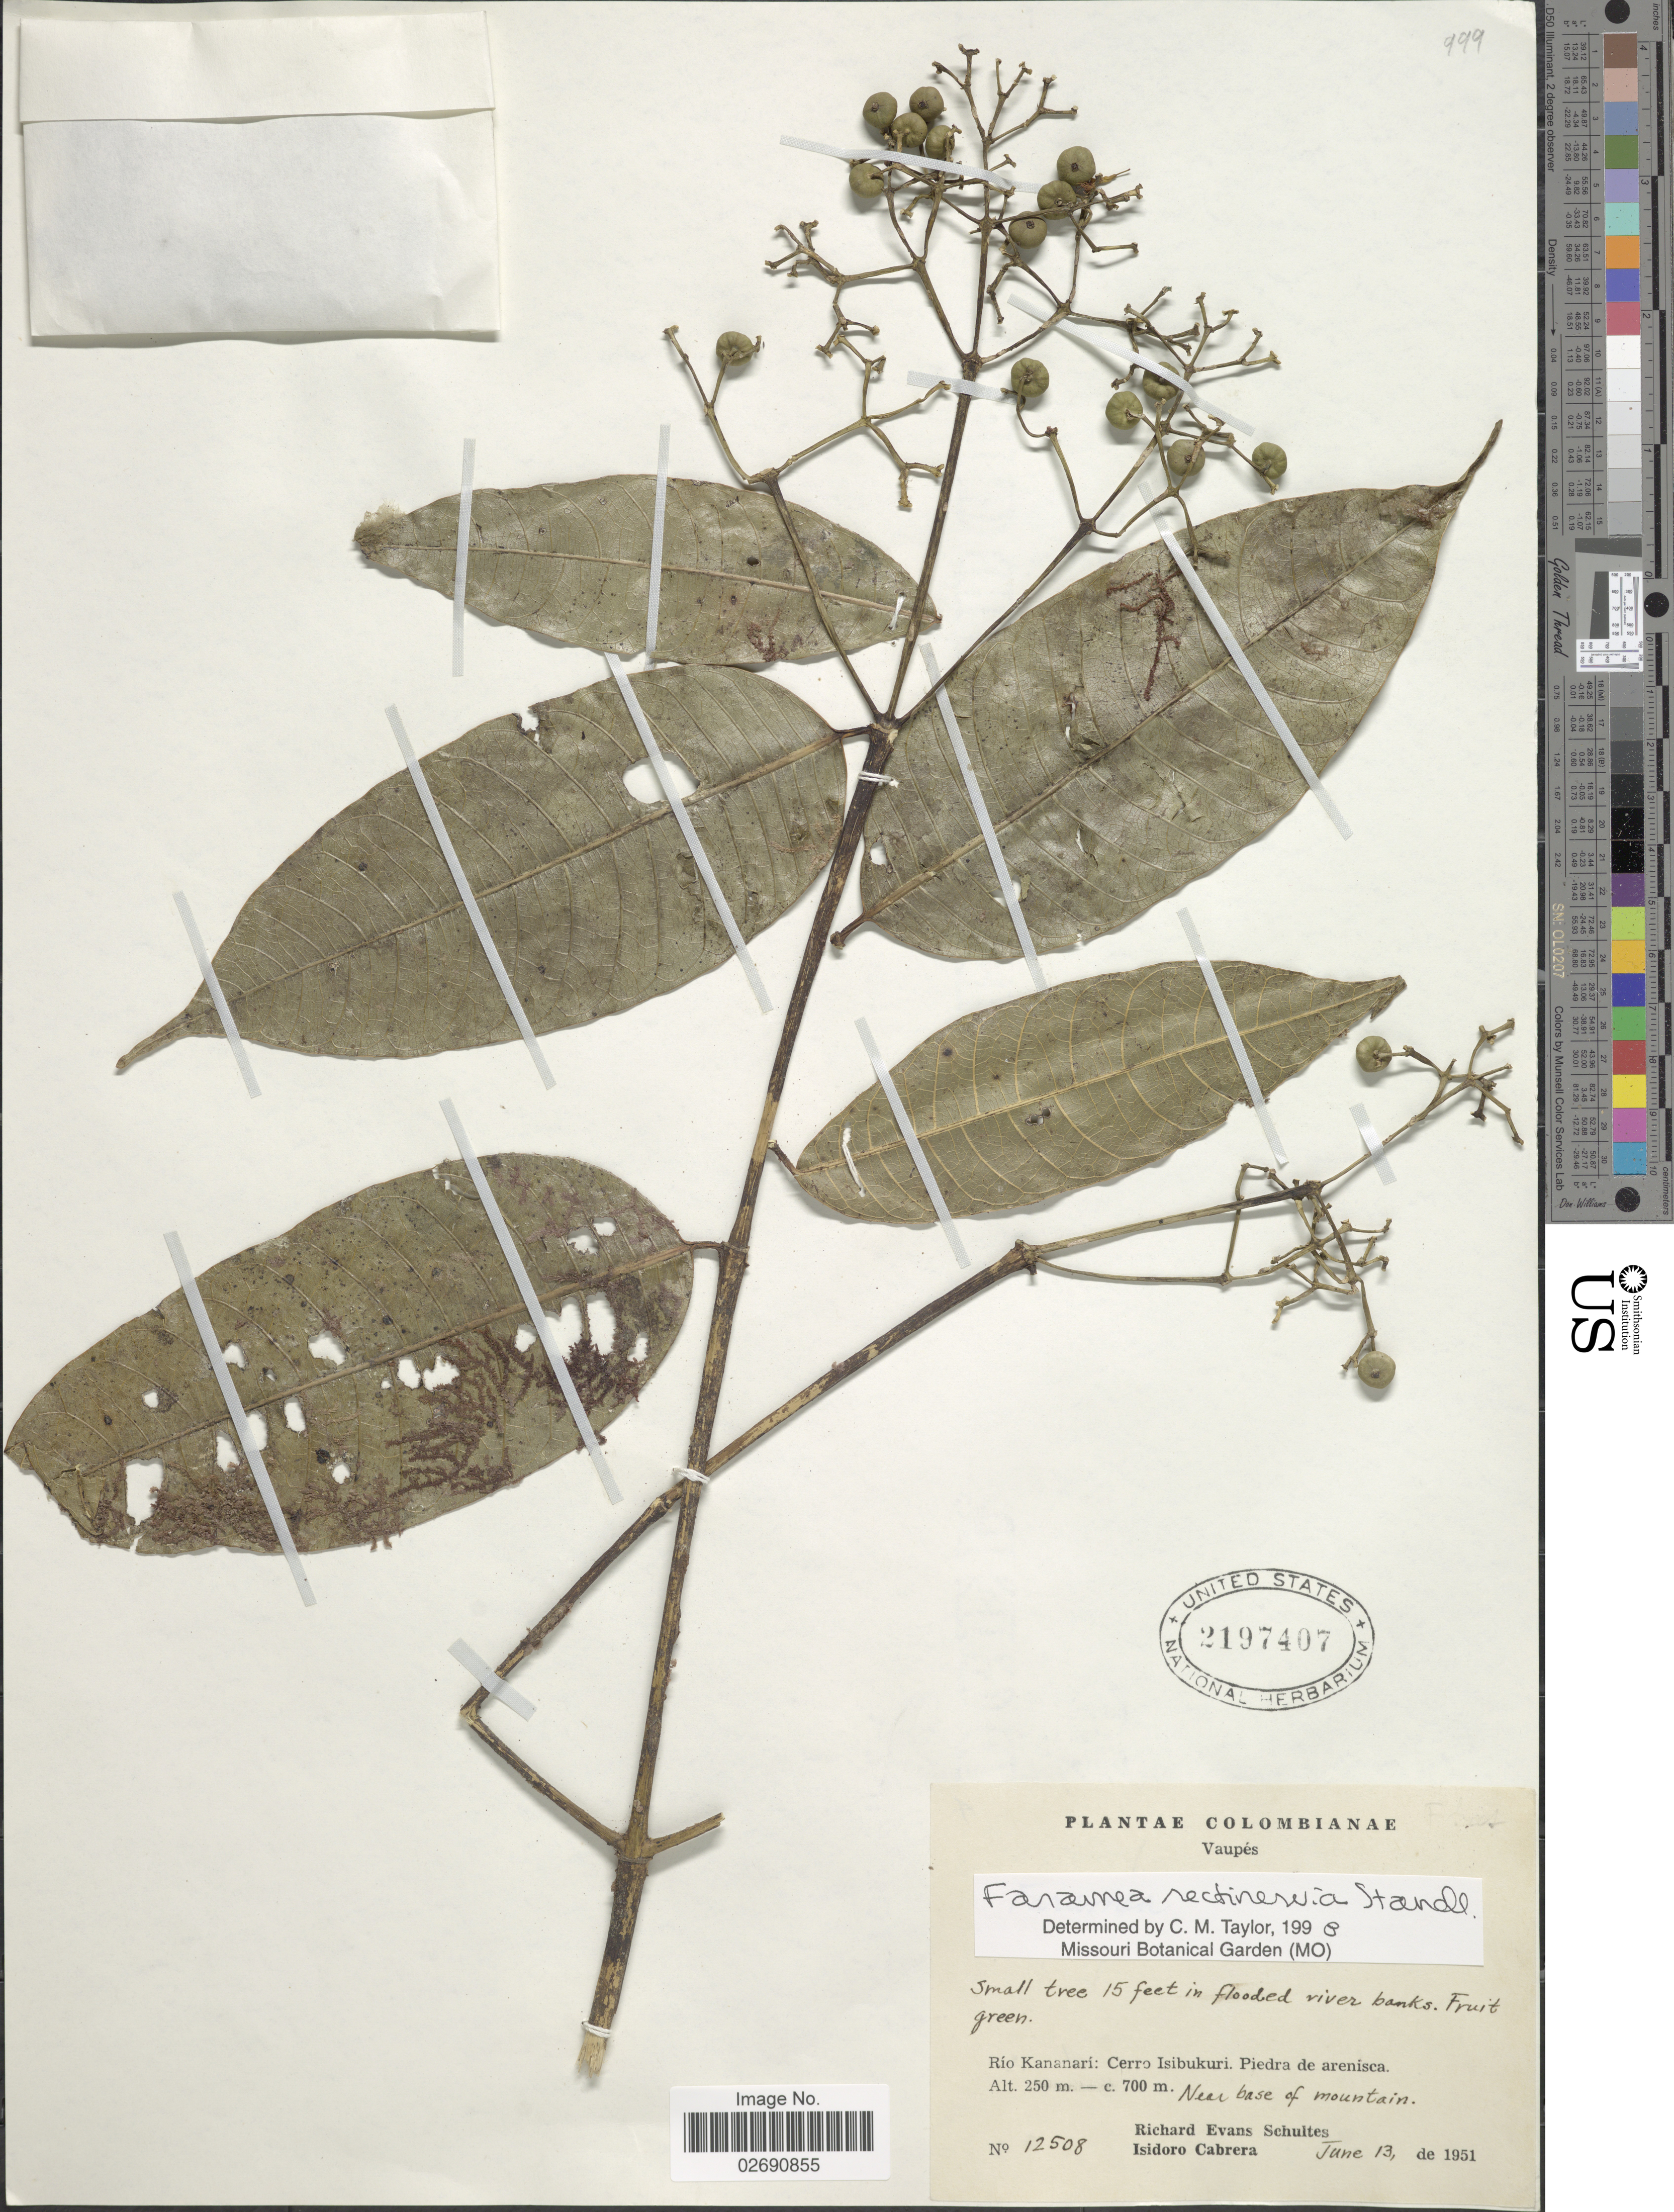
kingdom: Plantae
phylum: Tracheophyta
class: Magnoliopsida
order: Gentianales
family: Rubiaceae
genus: Faramea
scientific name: Faramea rectinervia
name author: Standl.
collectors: R. E. Schultes & I. Cabrera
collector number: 12508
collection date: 1951-06-13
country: Colombia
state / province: Vaupés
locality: Rio Kananari: Cerro Isibukuri. Piedra de arenisca. Near base of mountain.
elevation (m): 250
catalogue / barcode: US 2197407